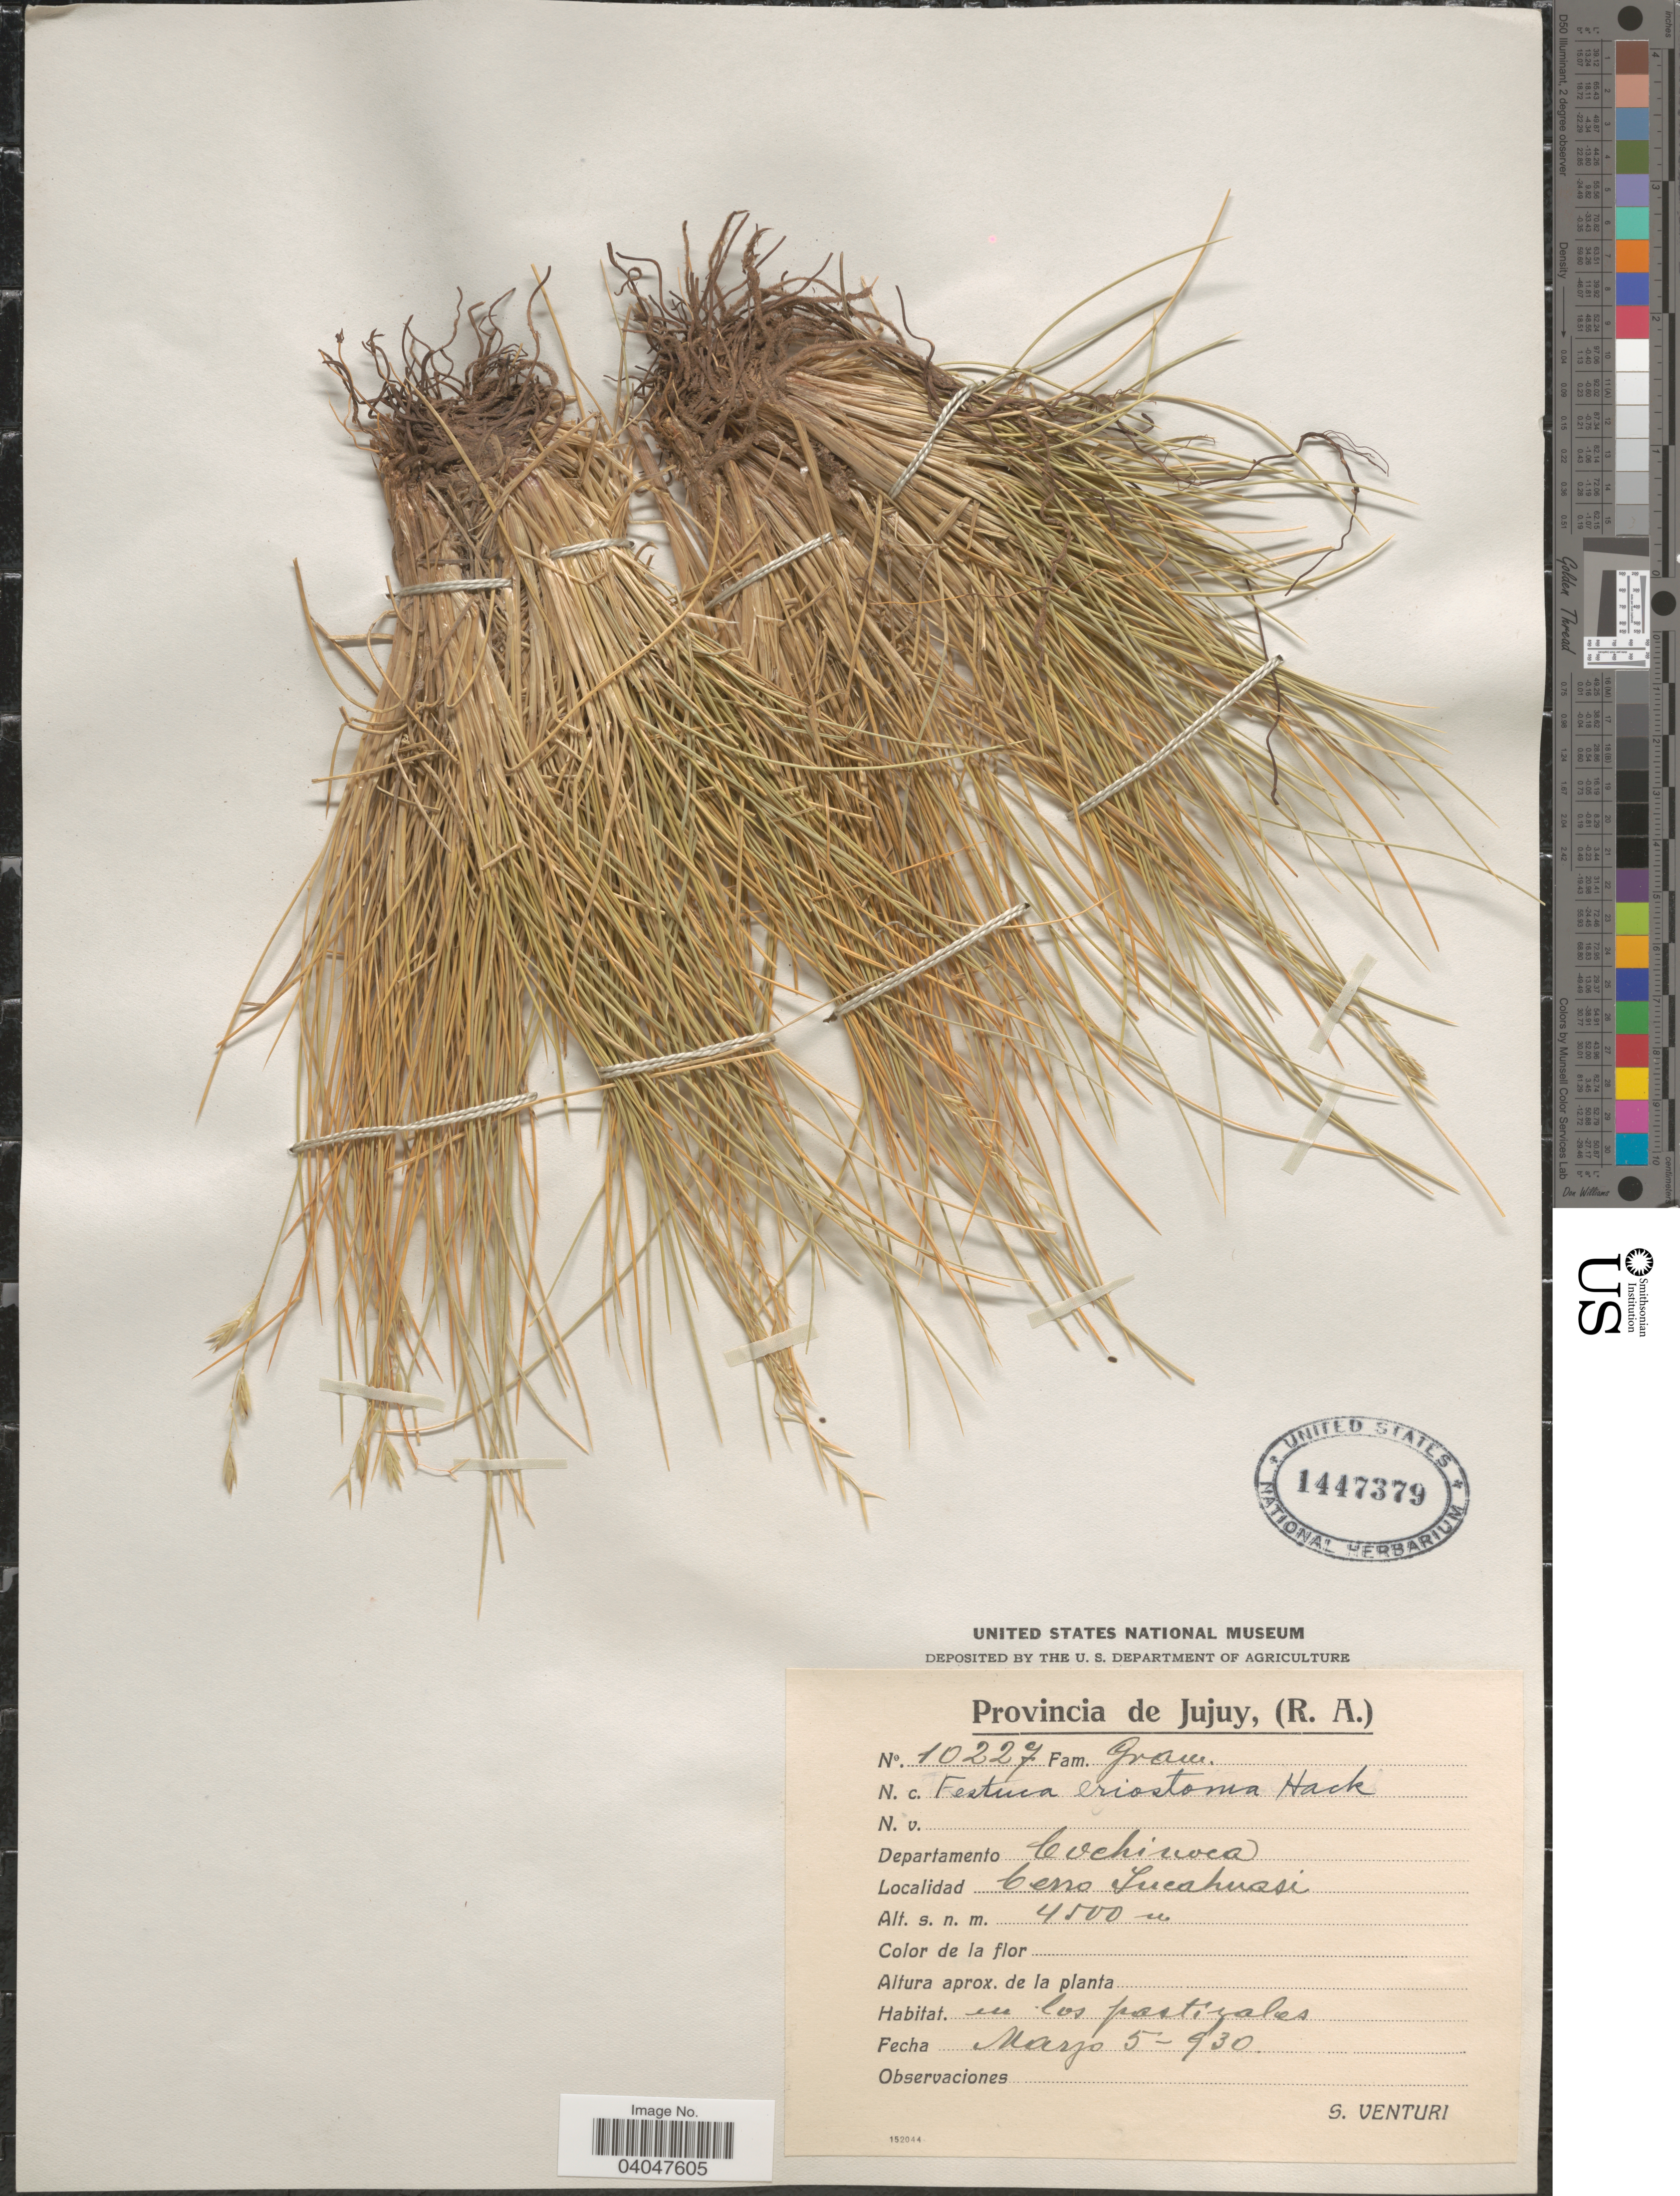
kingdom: Plantae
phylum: Tracheophyta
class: Liliopsida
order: Poales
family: Poaceae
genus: Festuca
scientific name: Festuca eriostoma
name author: Hack.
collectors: S. Venturi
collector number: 10227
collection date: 1930-05-05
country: Argentina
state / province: Jujuy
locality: Departamento Cochinoca. Cerro Tucahuasi.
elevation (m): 4500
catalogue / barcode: US 1447379